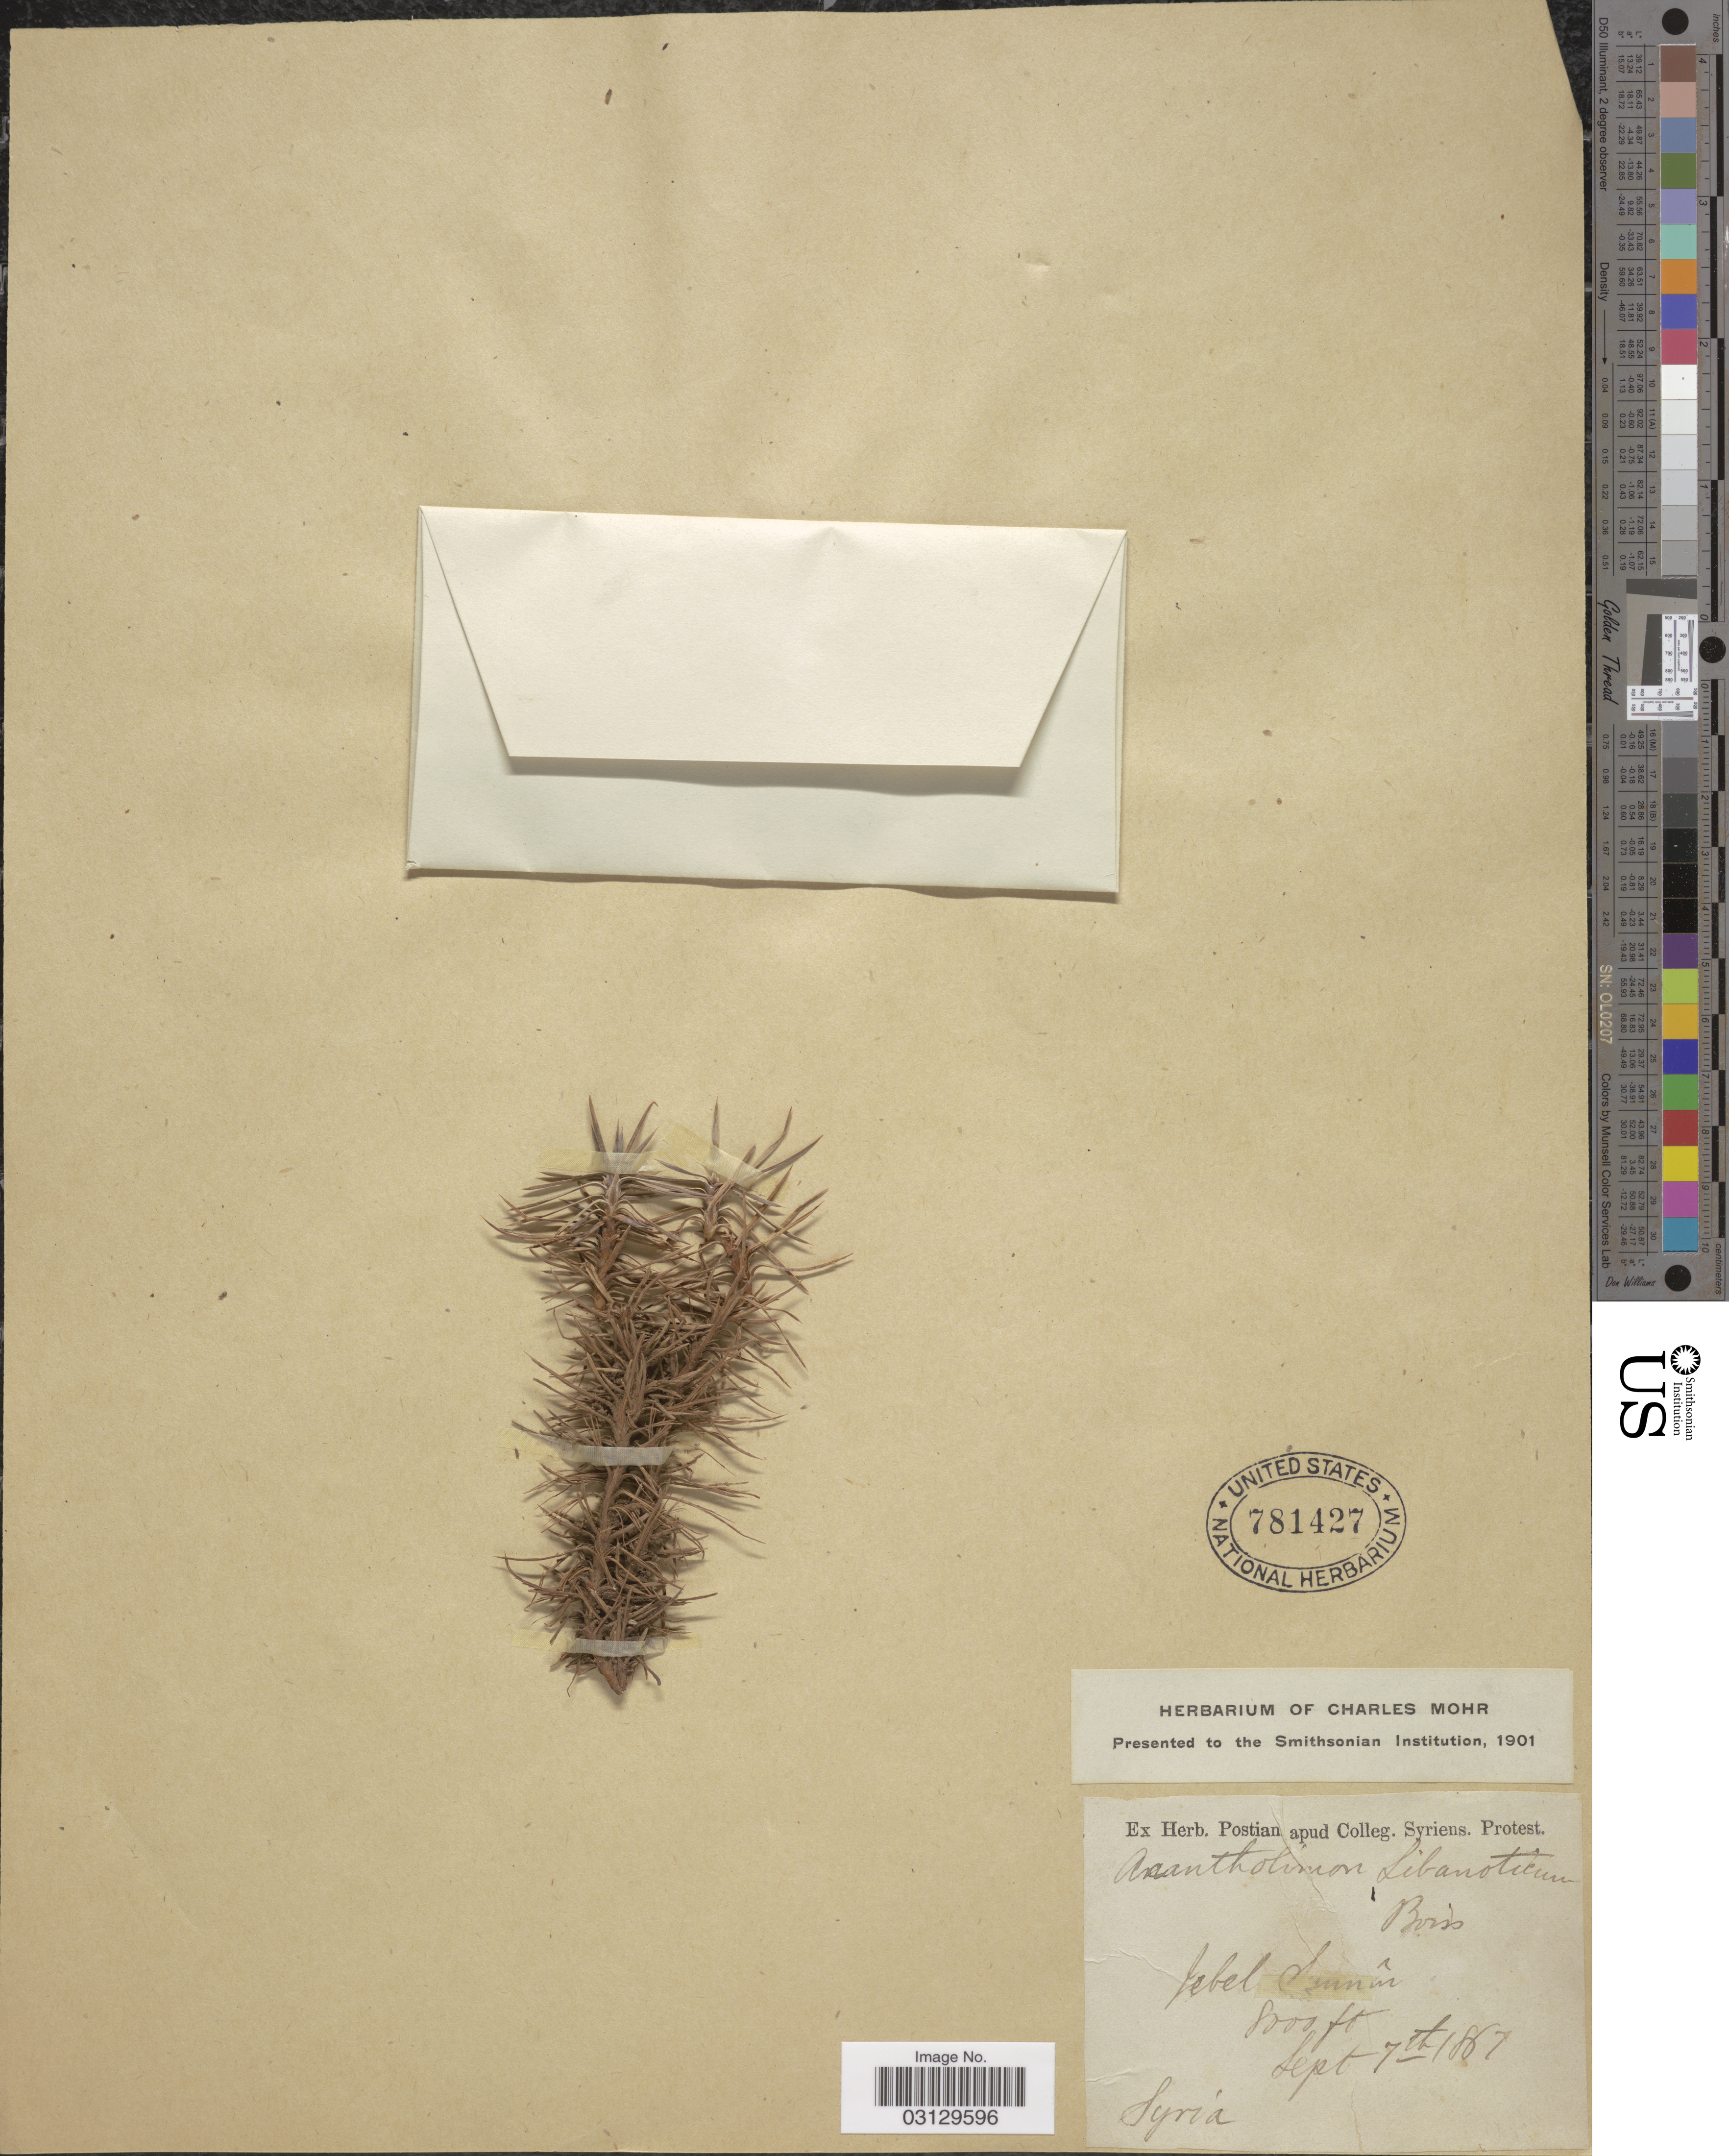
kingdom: Plantae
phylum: Tracheophyta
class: Magnoliopsida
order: Caryophyllales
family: Plumbaginaceae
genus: Acantholimon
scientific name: Acantholimon libanoticum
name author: Boiss. in DC.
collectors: ex herb. Postian. apud Colleg. Syriens. Protest. USE "Fannie P. A. Shepard" (10308853) AS PRIMARY COLLECTOR INSTEAD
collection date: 1867-09-07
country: Syria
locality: Jebel Sennîn. [interpreted]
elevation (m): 2438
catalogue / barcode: US 781427